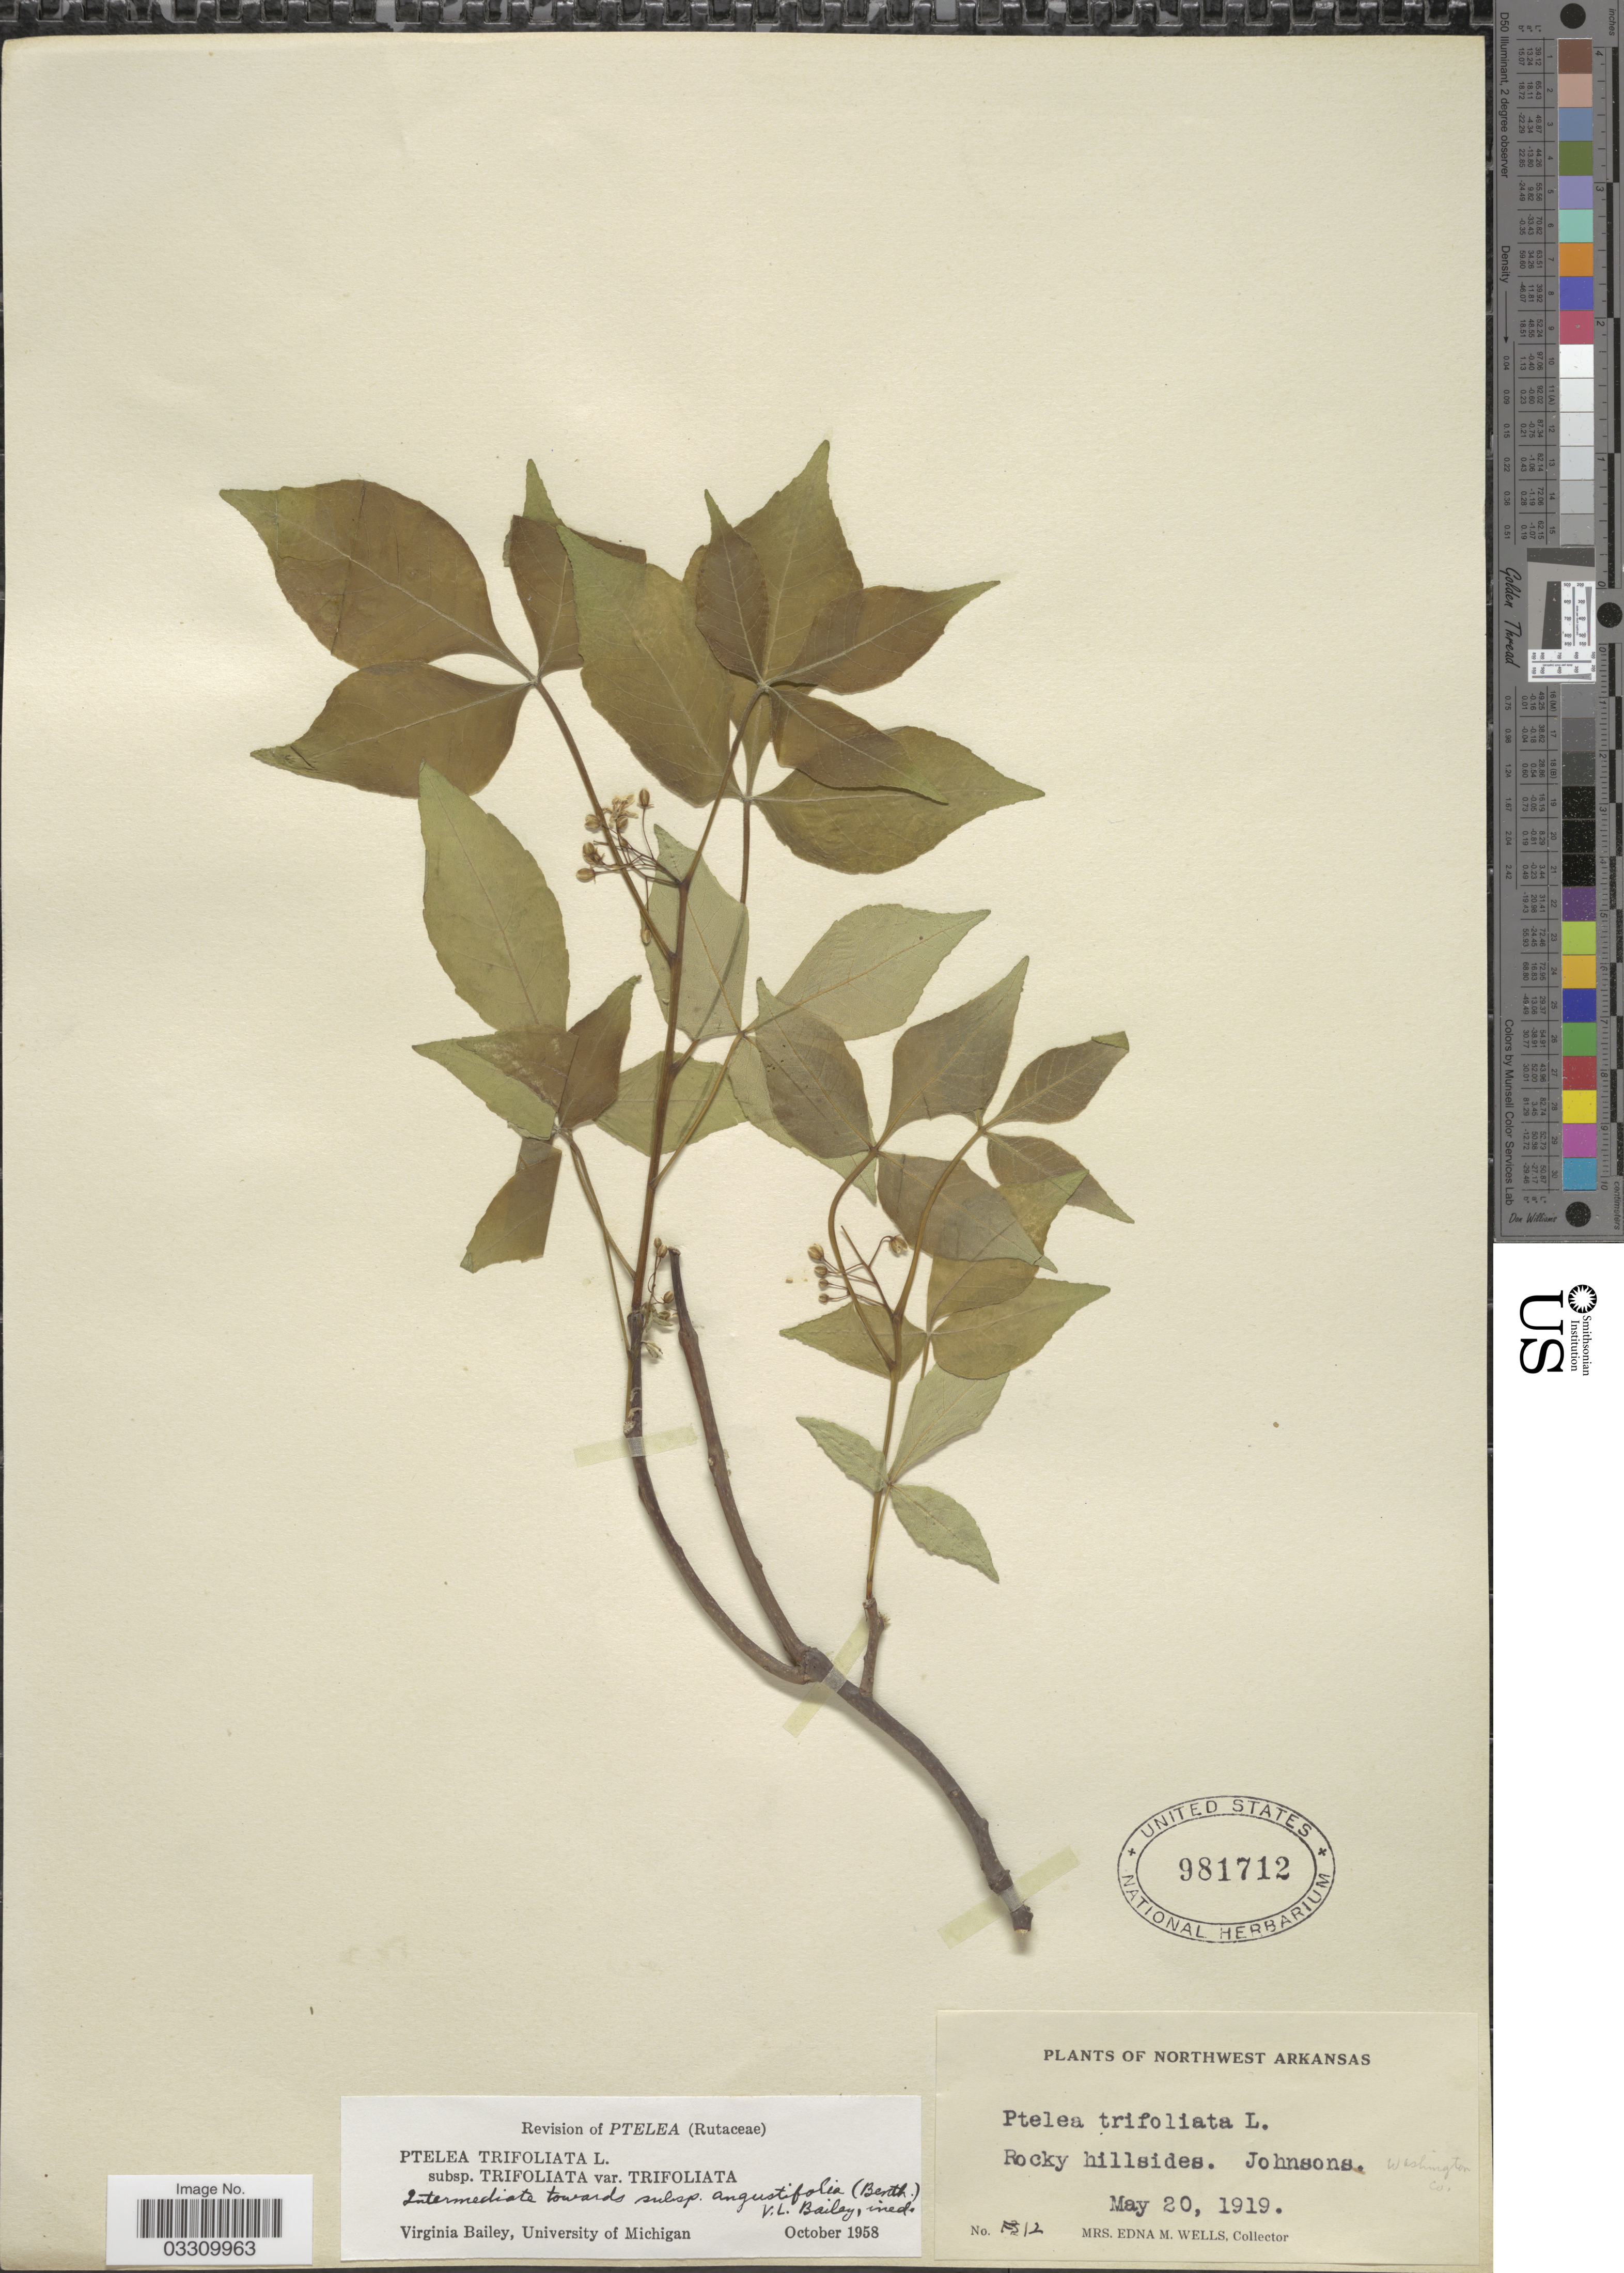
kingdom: Plantae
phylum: Tracheophyta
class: Magnoliopsida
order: Sapindales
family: Rutaceae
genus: Ptelea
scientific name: Ptelea trifoliata var. trifoliata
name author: L.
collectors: E. M. Wells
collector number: F312*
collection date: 1919-05-20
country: United States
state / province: Arkansas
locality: Northwest Arkansas. Johnsons, Washington Co.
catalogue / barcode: US 981712